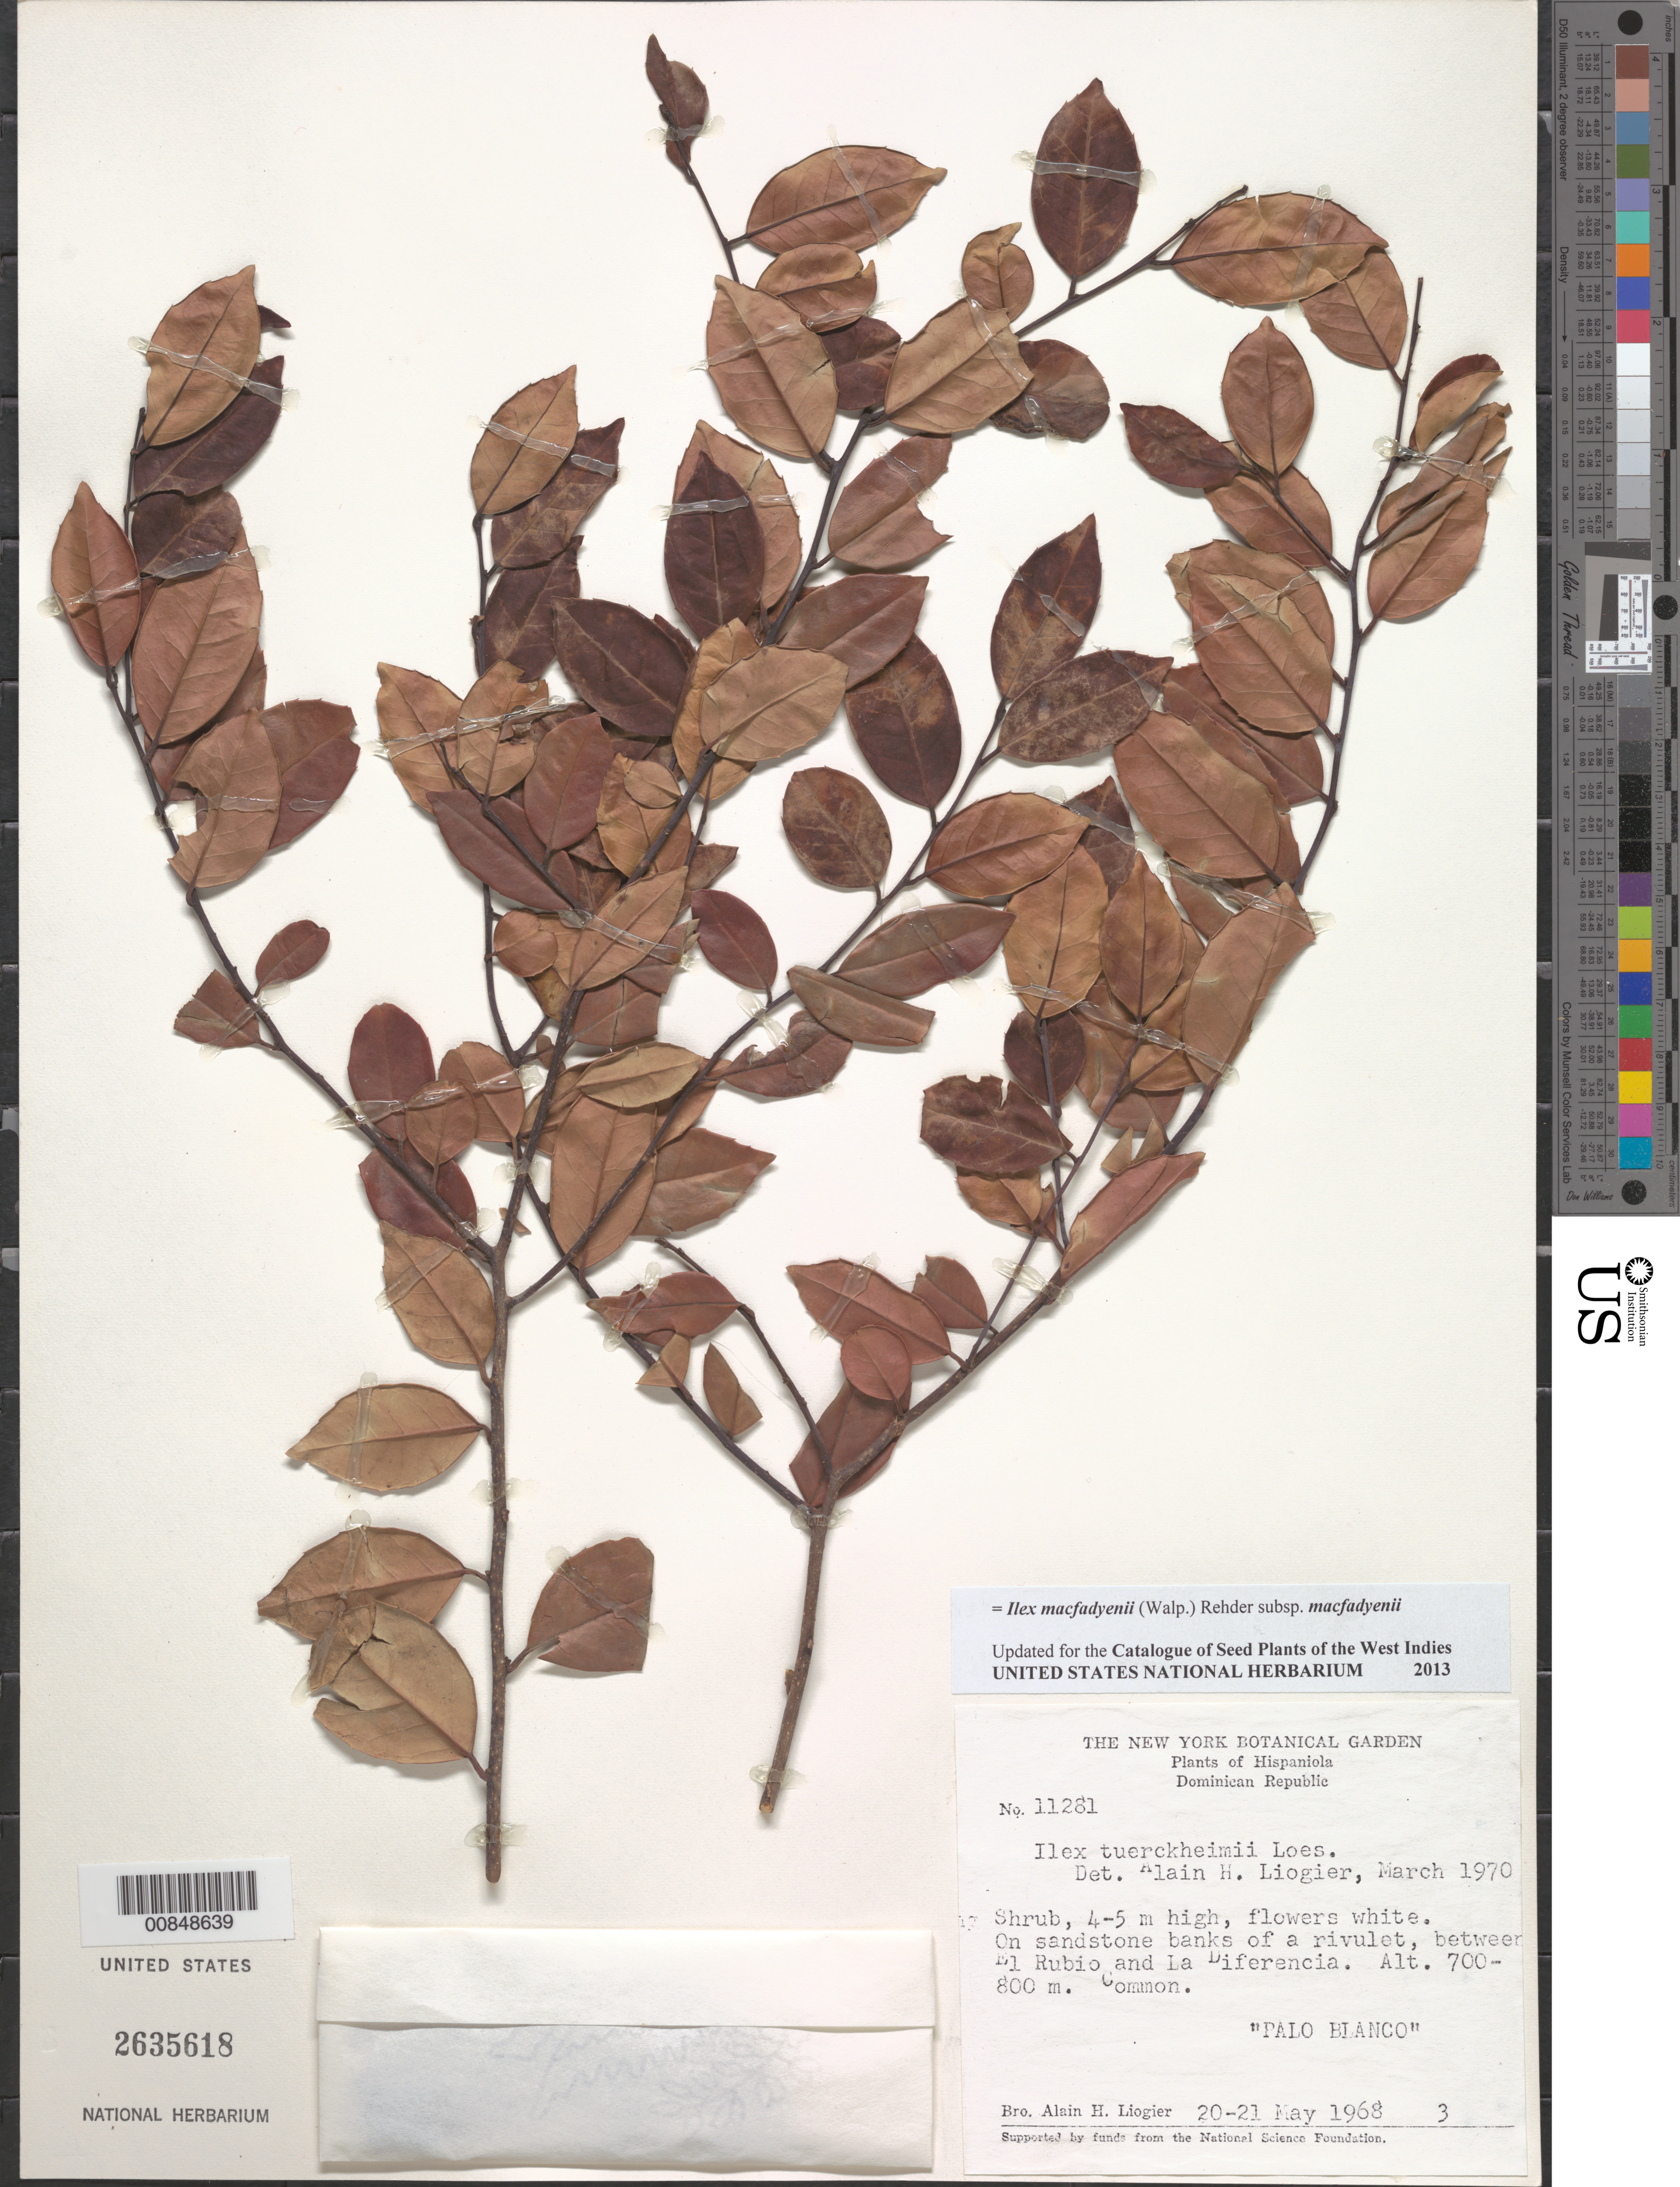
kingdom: Plantae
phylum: Tracheophyta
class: Magnoliopsida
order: Aquifoliales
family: Aquifoliaceae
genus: Ilex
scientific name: Ilex macfadyenii subsp. macfadyenii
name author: (Walp.) Rehder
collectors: A. H. Liogier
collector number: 11281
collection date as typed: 20 May 1968 to 21 May 1968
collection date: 1968-05-20/1968-05-21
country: Dominican Republic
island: Hispaniola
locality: Between El Rubio and La Diferencia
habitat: On sandstone banks of a rivulet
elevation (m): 700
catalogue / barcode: US 2635618